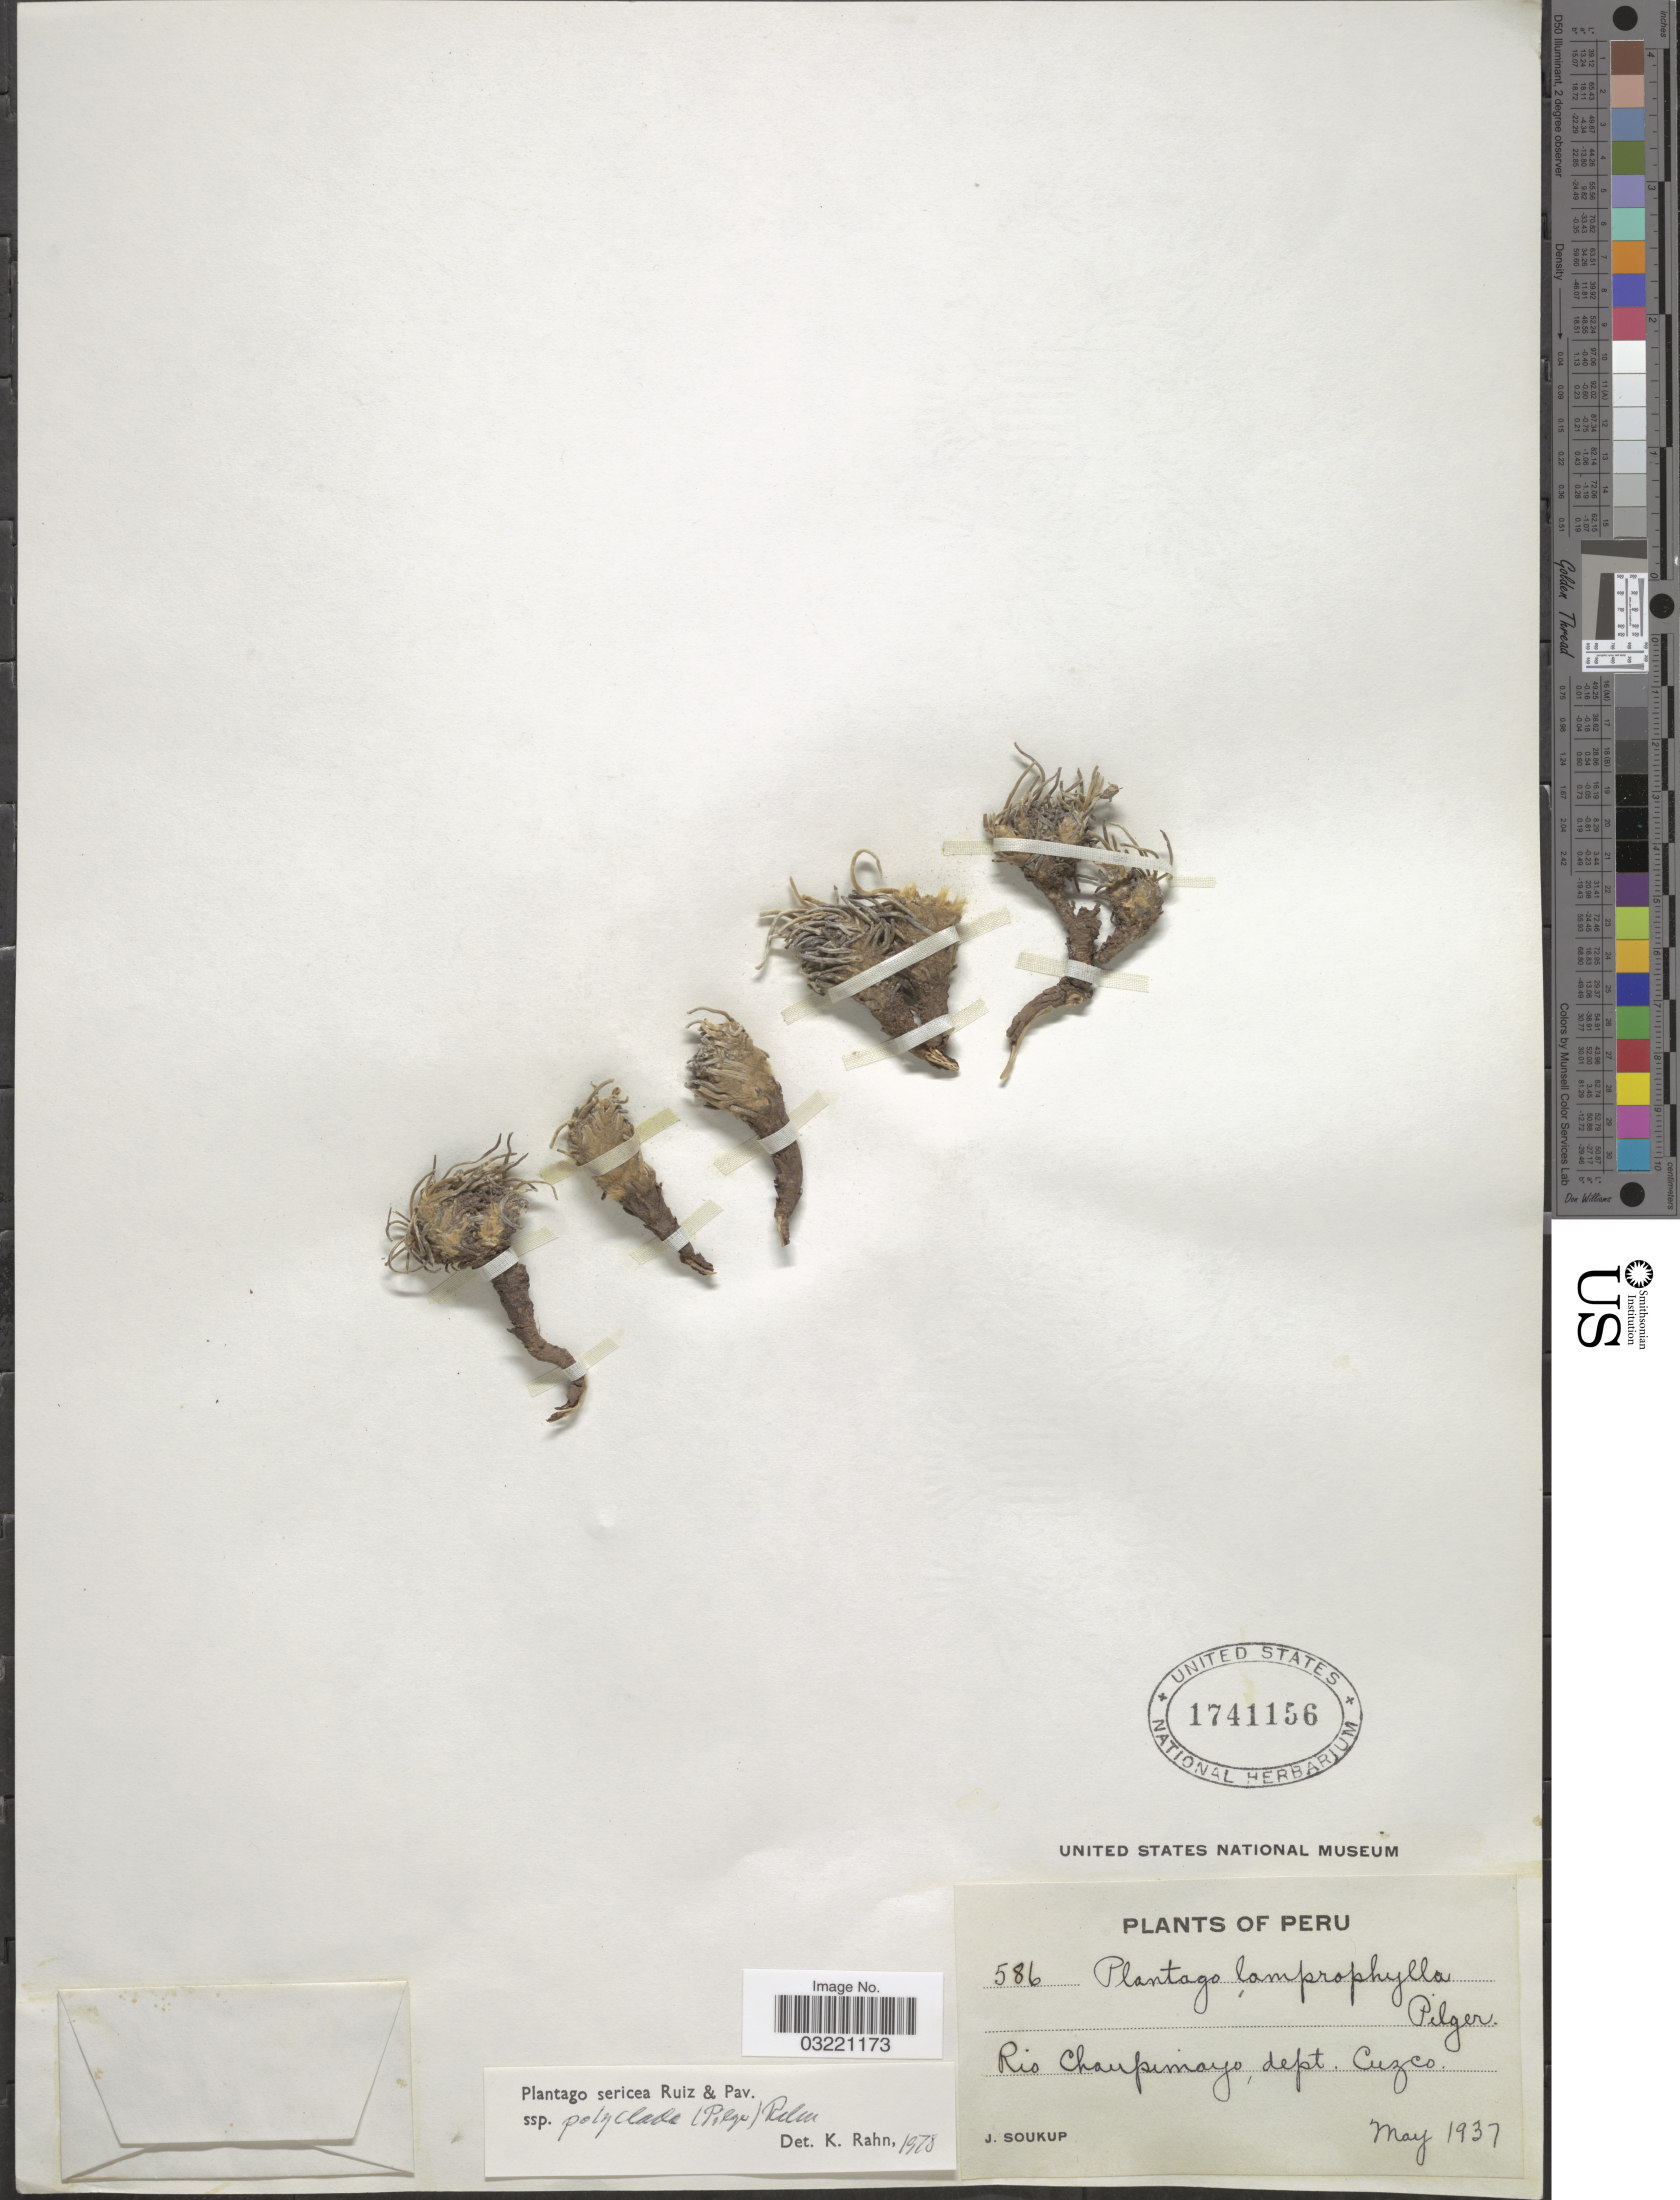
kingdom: Plantae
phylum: Tracheophyta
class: Magnoliopsida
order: Lamiales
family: Plantaginaceae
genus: Plantago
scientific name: Plantago sericea subsp. polyclada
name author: (Pilg.) Rahn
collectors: J. Soukup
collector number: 586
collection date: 1937-05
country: Peru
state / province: Cusco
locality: Rio Chaupimayo, dept. Cuzco.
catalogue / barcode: US 1741156